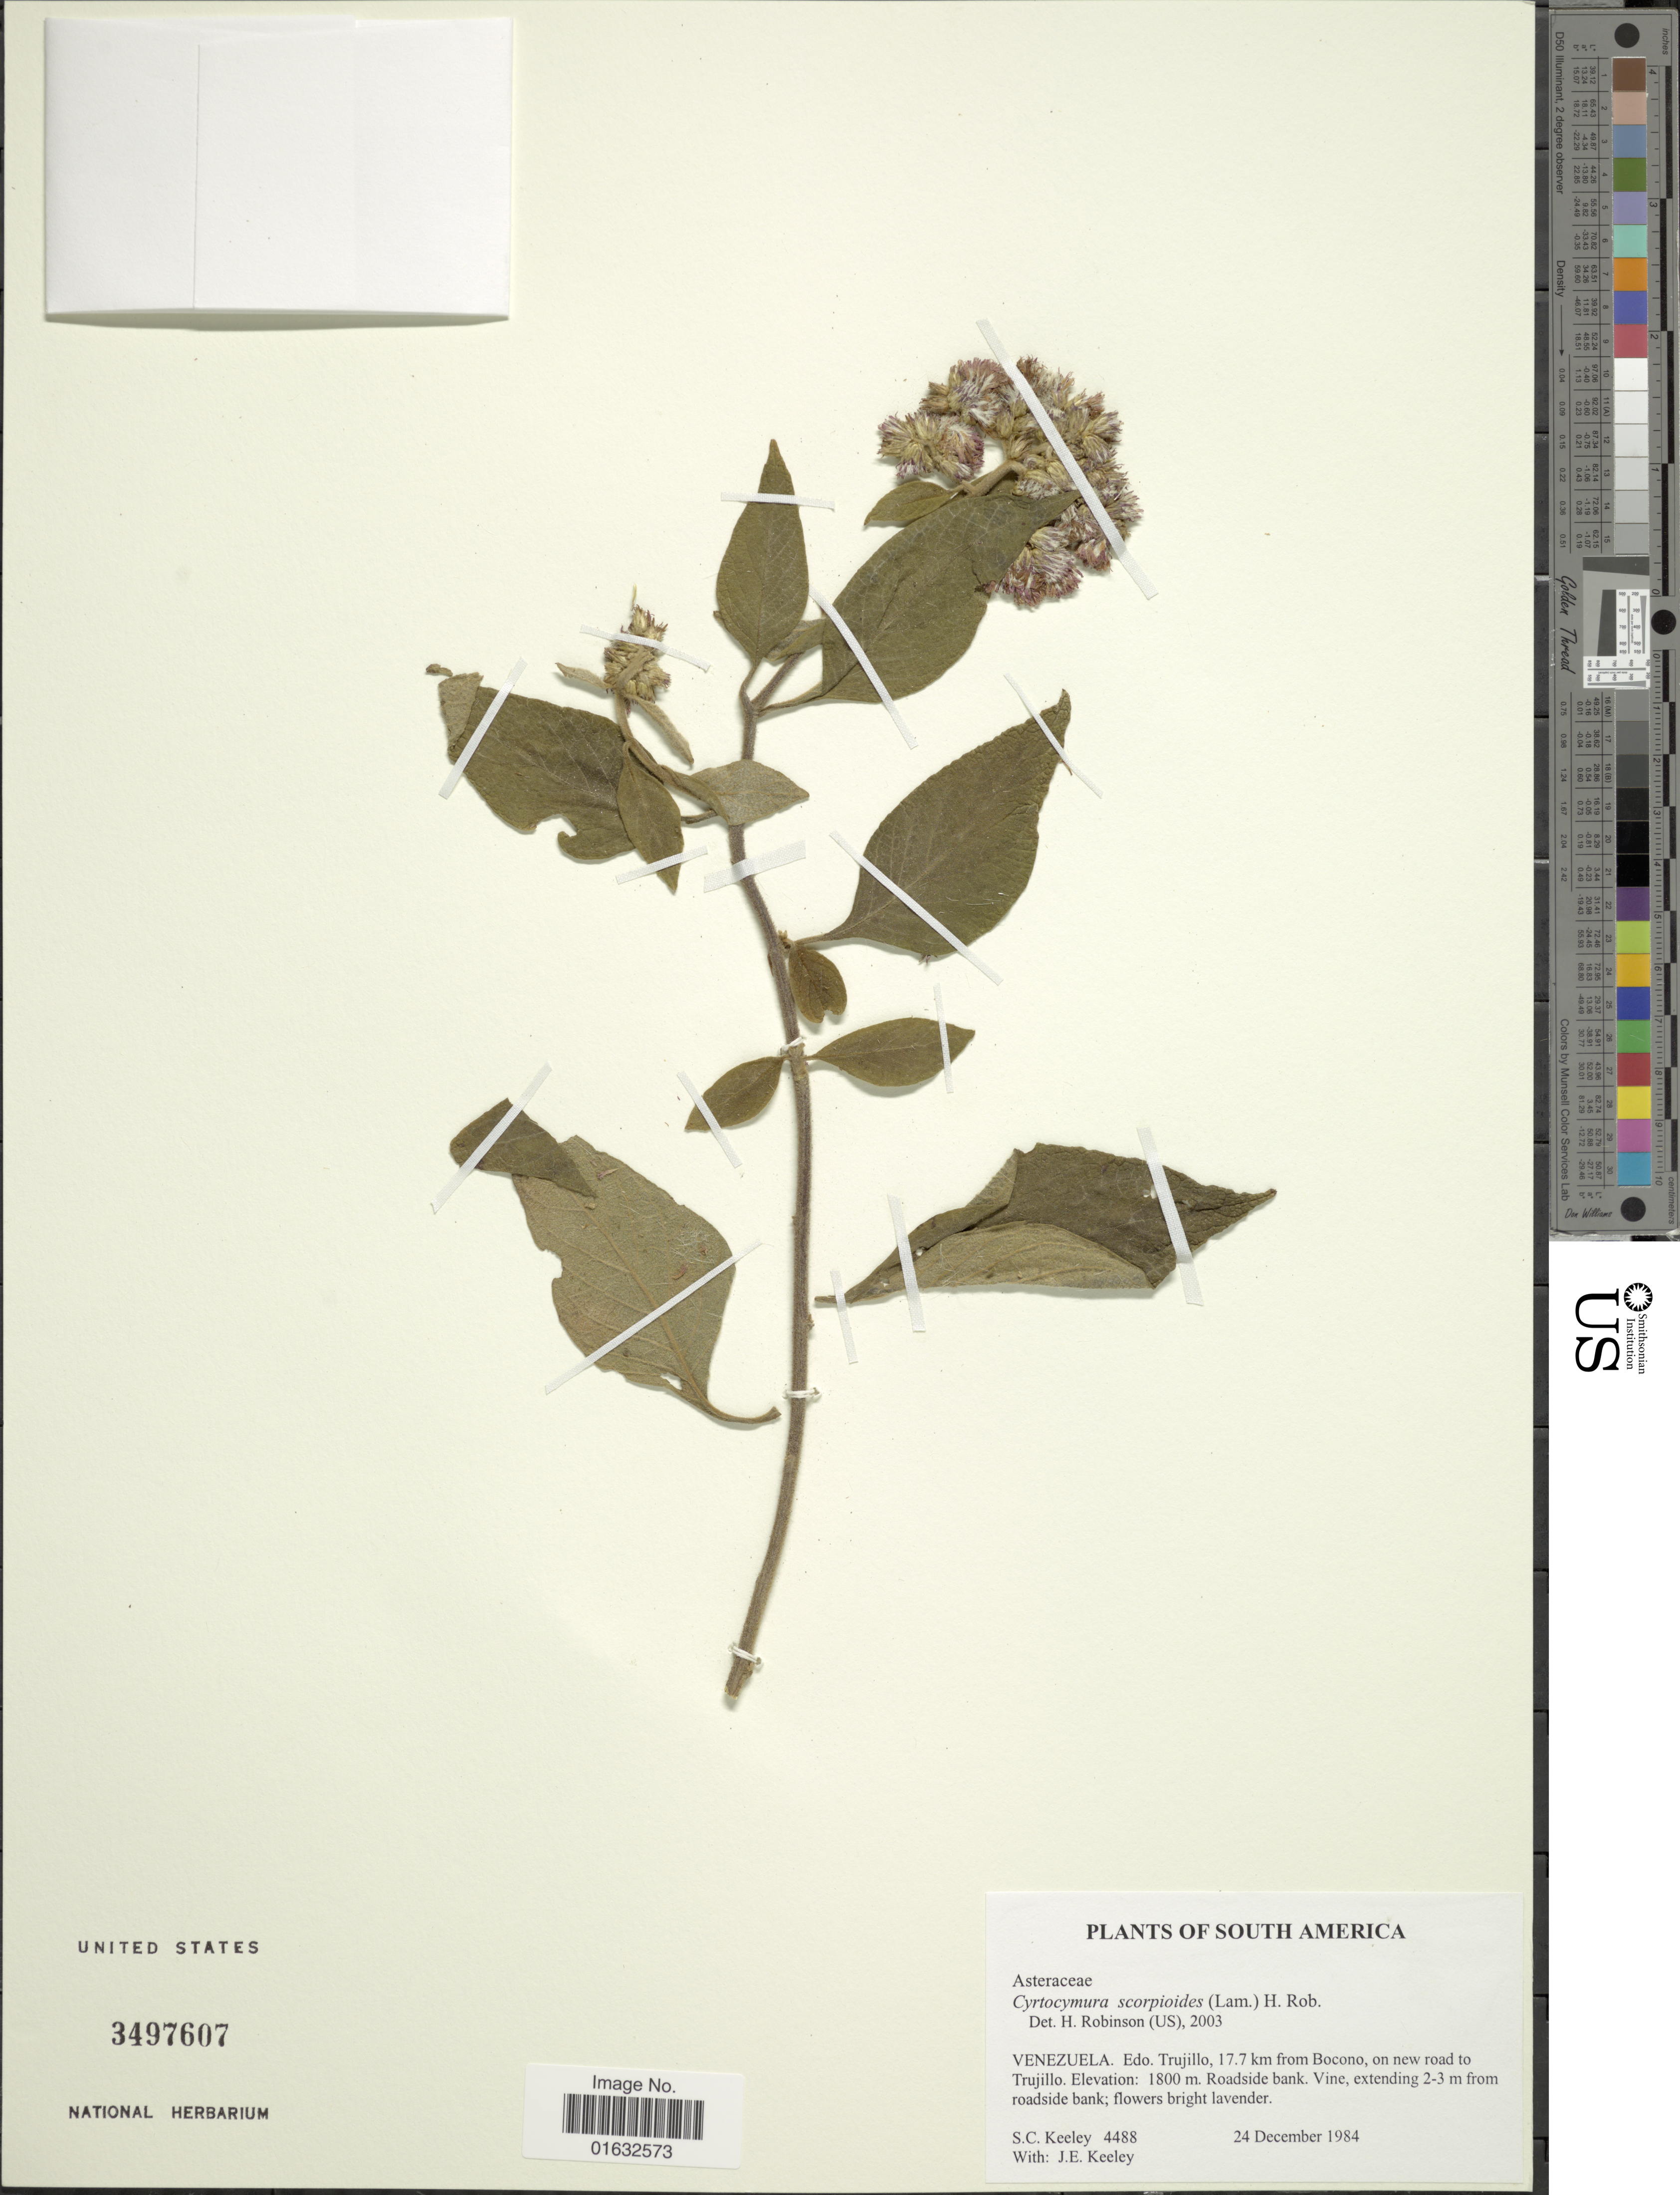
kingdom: Plantae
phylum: Tracheophyta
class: Magnoliopsida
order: Asterales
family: Asteraceae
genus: Cyrtocymura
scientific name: Cyrtocymura scorpioides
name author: (Lam.) H. Rob.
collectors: S. C. Keeley & J. E. Keeley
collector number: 4488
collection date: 1984-12-24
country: Venezuela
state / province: Trujillo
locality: Edo. Trujillo, 17.7 km from Bocono, on new road to Trujillo. Roadside bank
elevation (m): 1800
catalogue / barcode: US 3497607